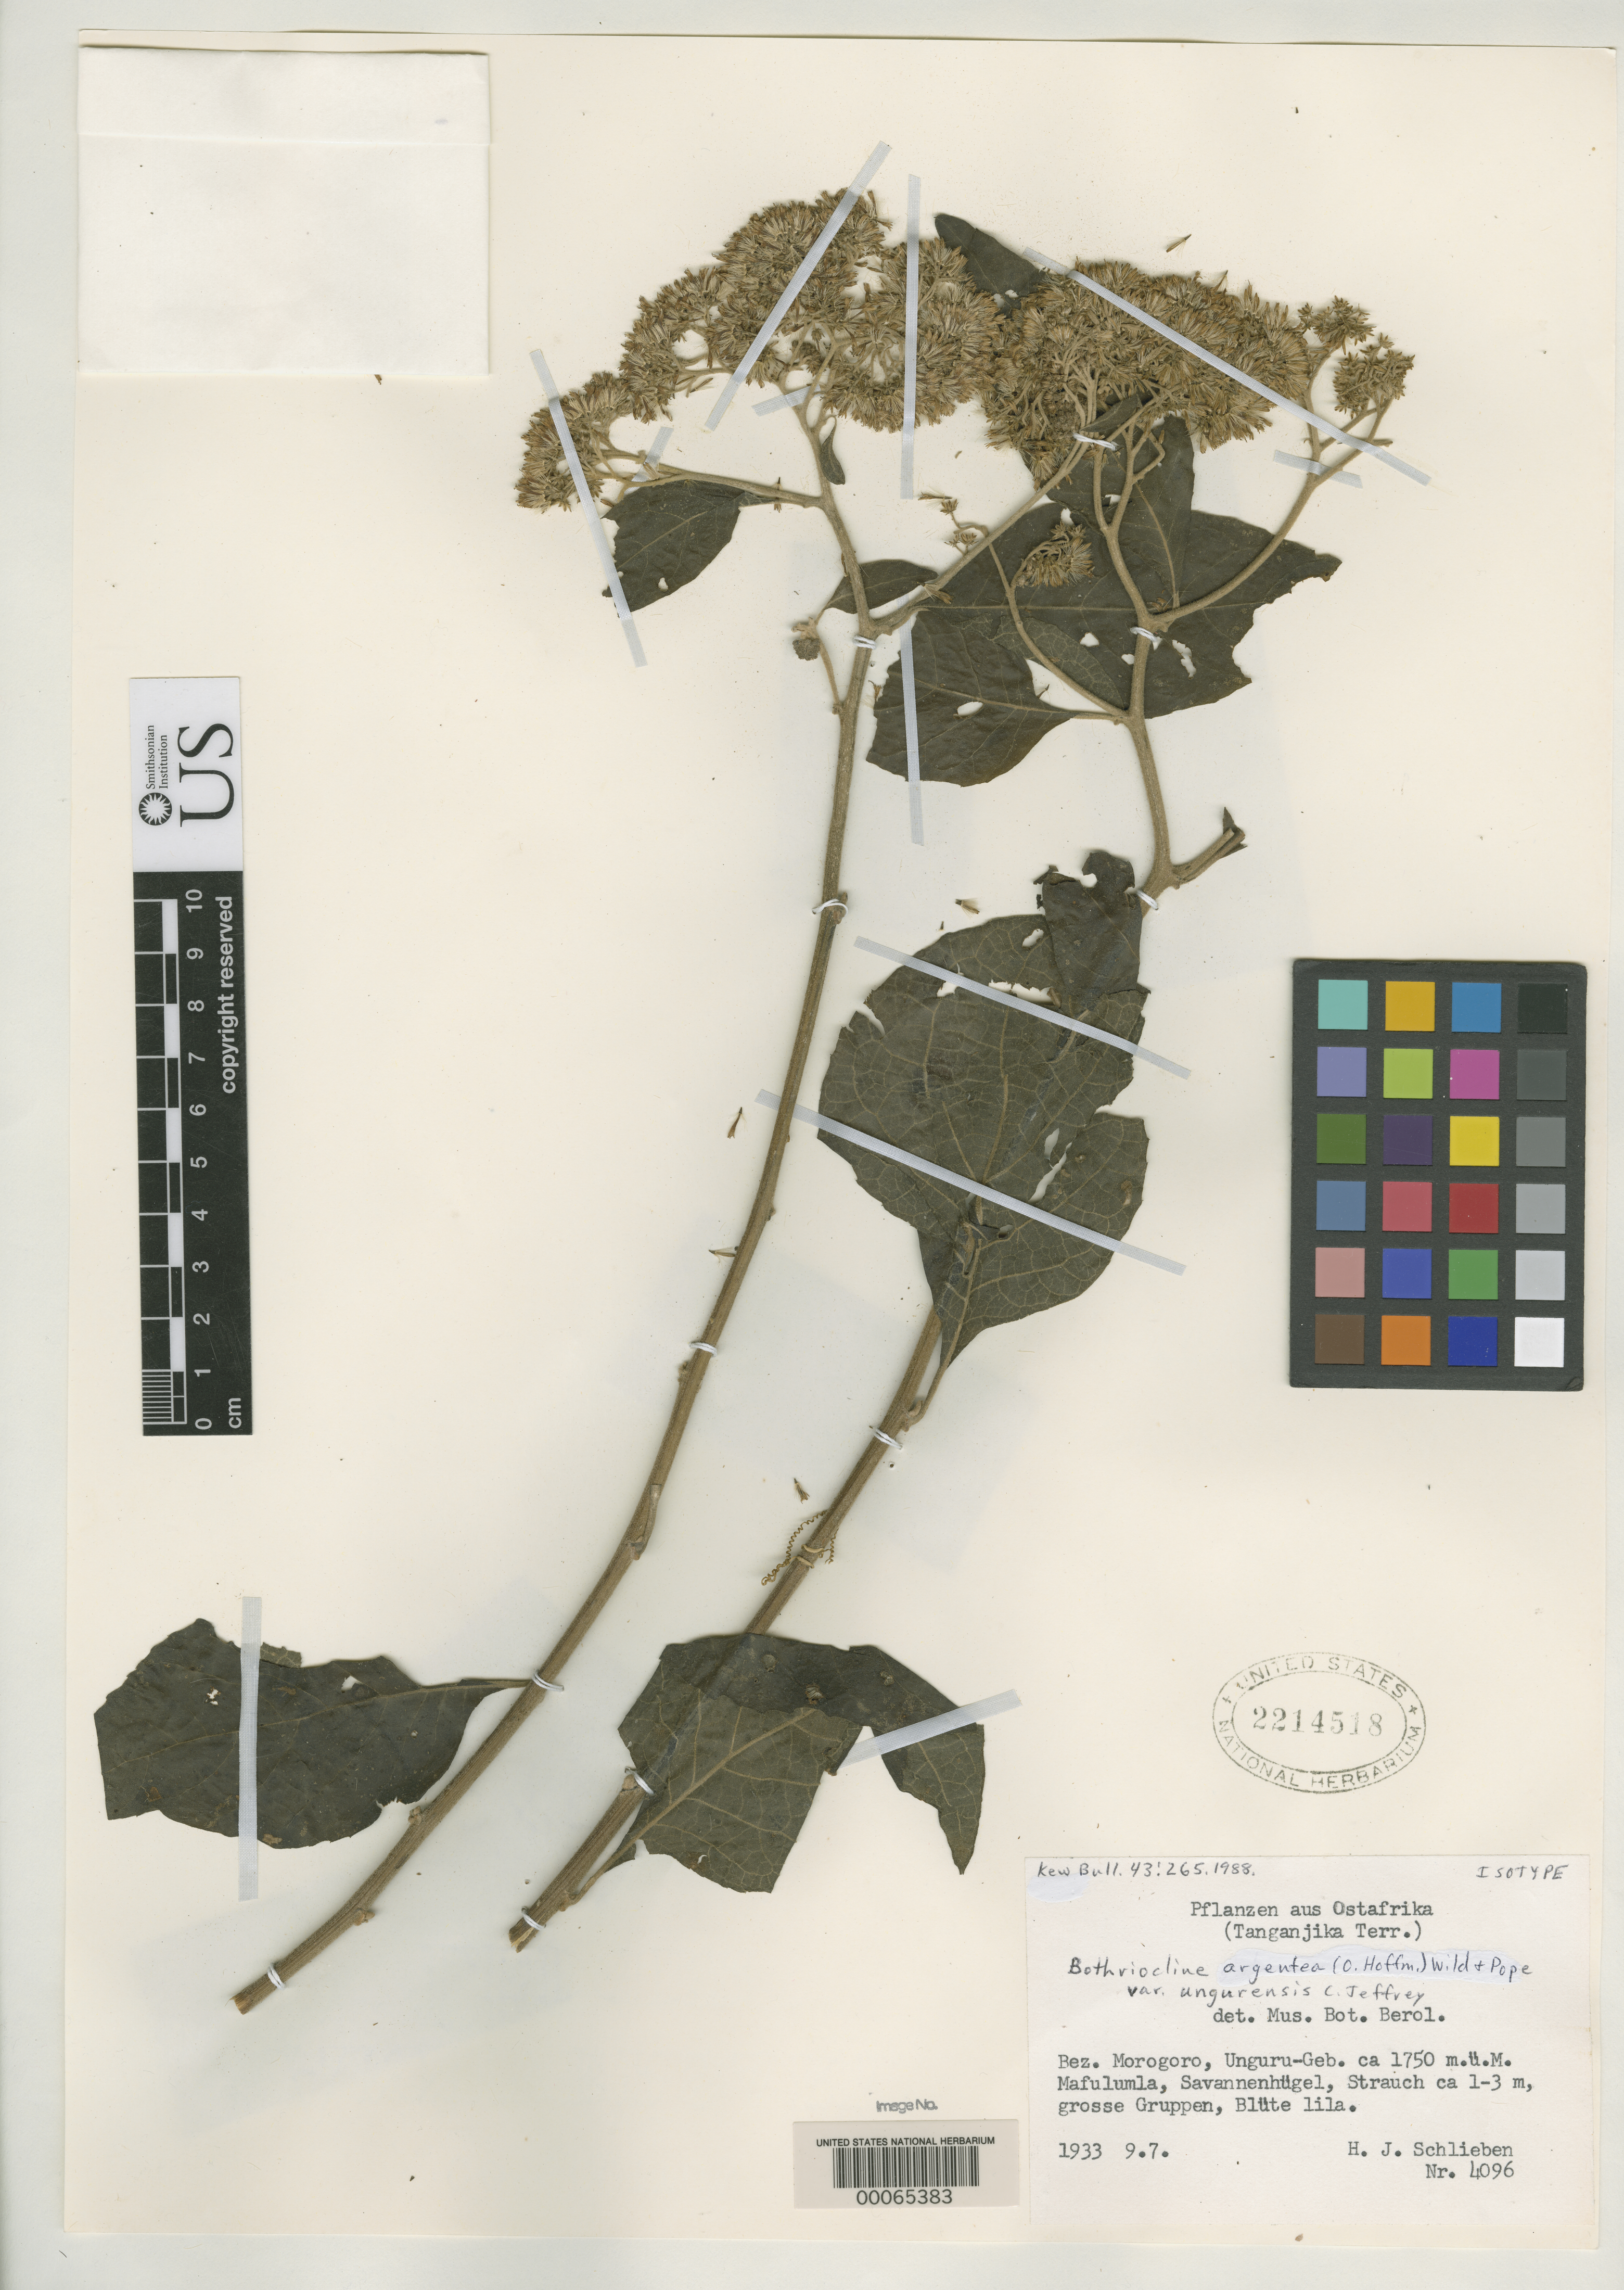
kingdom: Plantae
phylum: Tracheophyta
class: Magnoliopsida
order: Asterales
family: Asteraceae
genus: Bothriocline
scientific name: Bothriocline argentea var. ungurensis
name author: C. Jeffrey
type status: Isotype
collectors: H. J. Schlieben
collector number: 4096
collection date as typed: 09 Jul 1933 or 07 Sep 1933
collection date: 1933-07-09 or 1933-09-07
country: Tanzania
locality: Pflanzen aus Ostafrika (Tanganjika Terr.) [Plants from East Africa (Tanganjika Terr.)].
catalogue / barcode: US 2214518